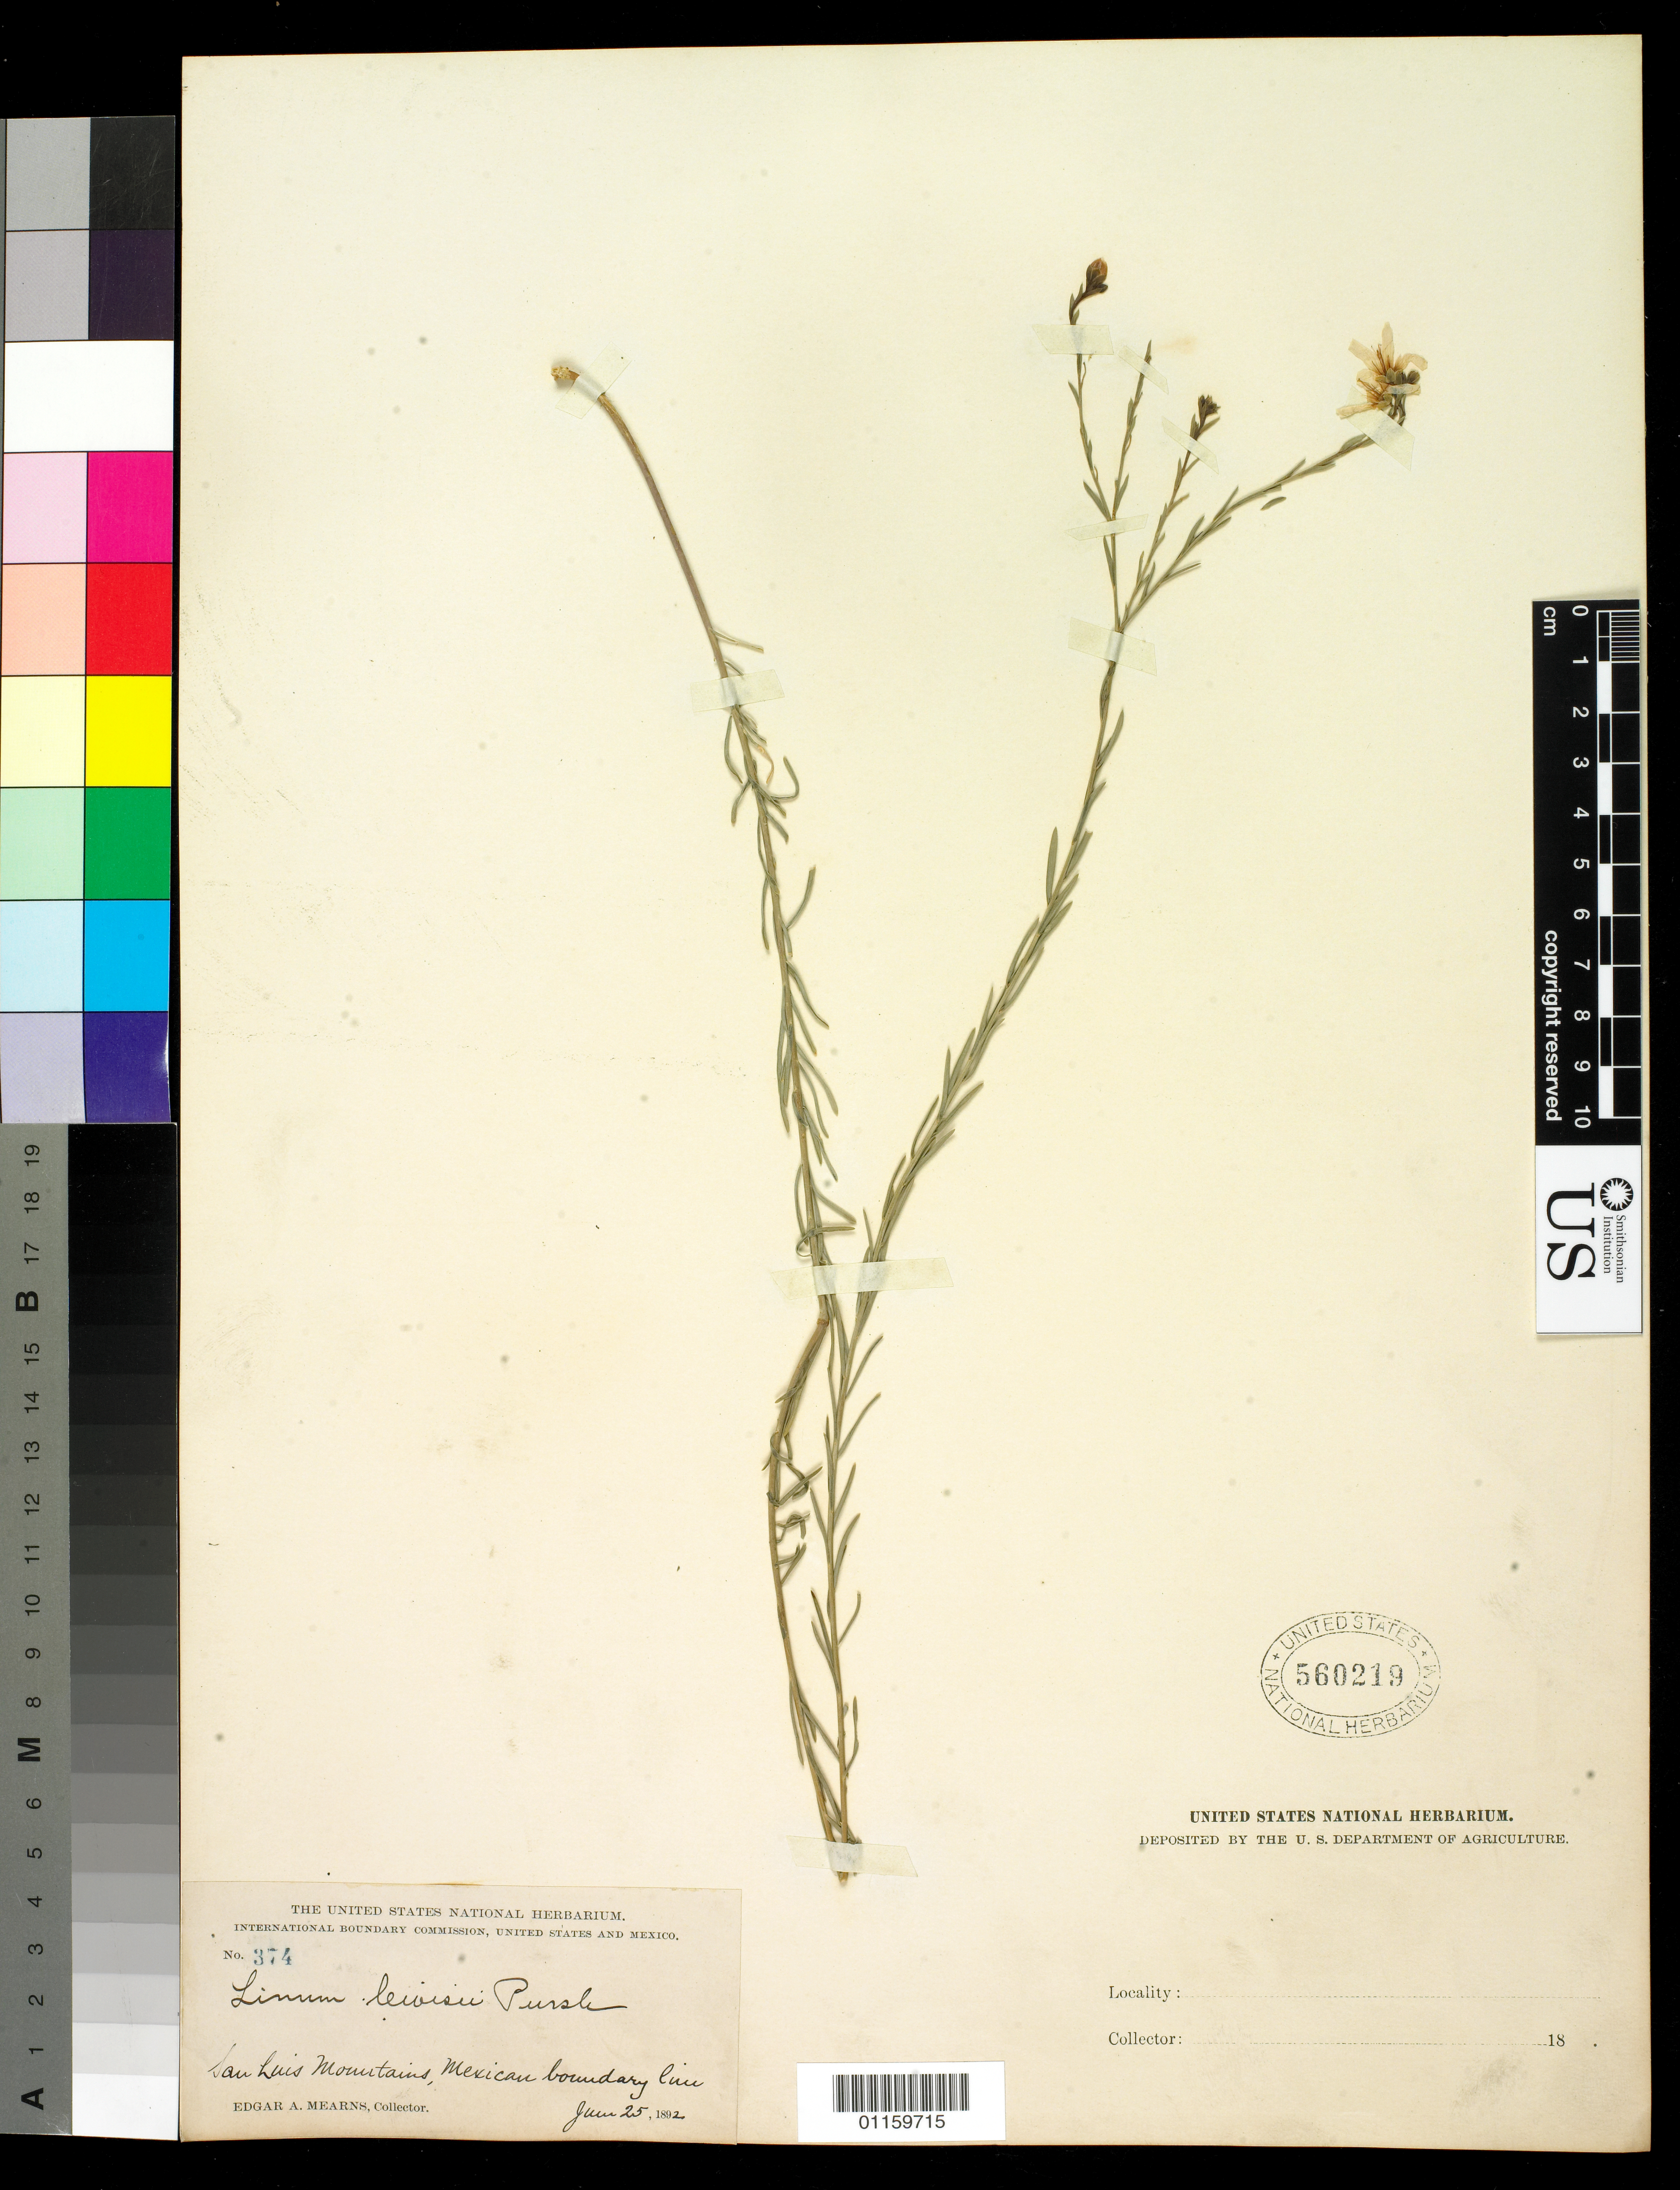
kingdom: Plantae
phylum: Tracheophyta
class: Magnoliopsida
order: Malpighiales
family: Linaceae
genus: Linum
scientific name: Linum lewisii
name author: Pursh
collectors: E. A. Mearns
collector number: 374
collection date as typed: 25 Jun 1892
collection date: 1892-06-25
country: United States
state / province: New Mexico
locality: San Luis Mts., Mexican Boundary Line.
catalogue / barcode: US 560219